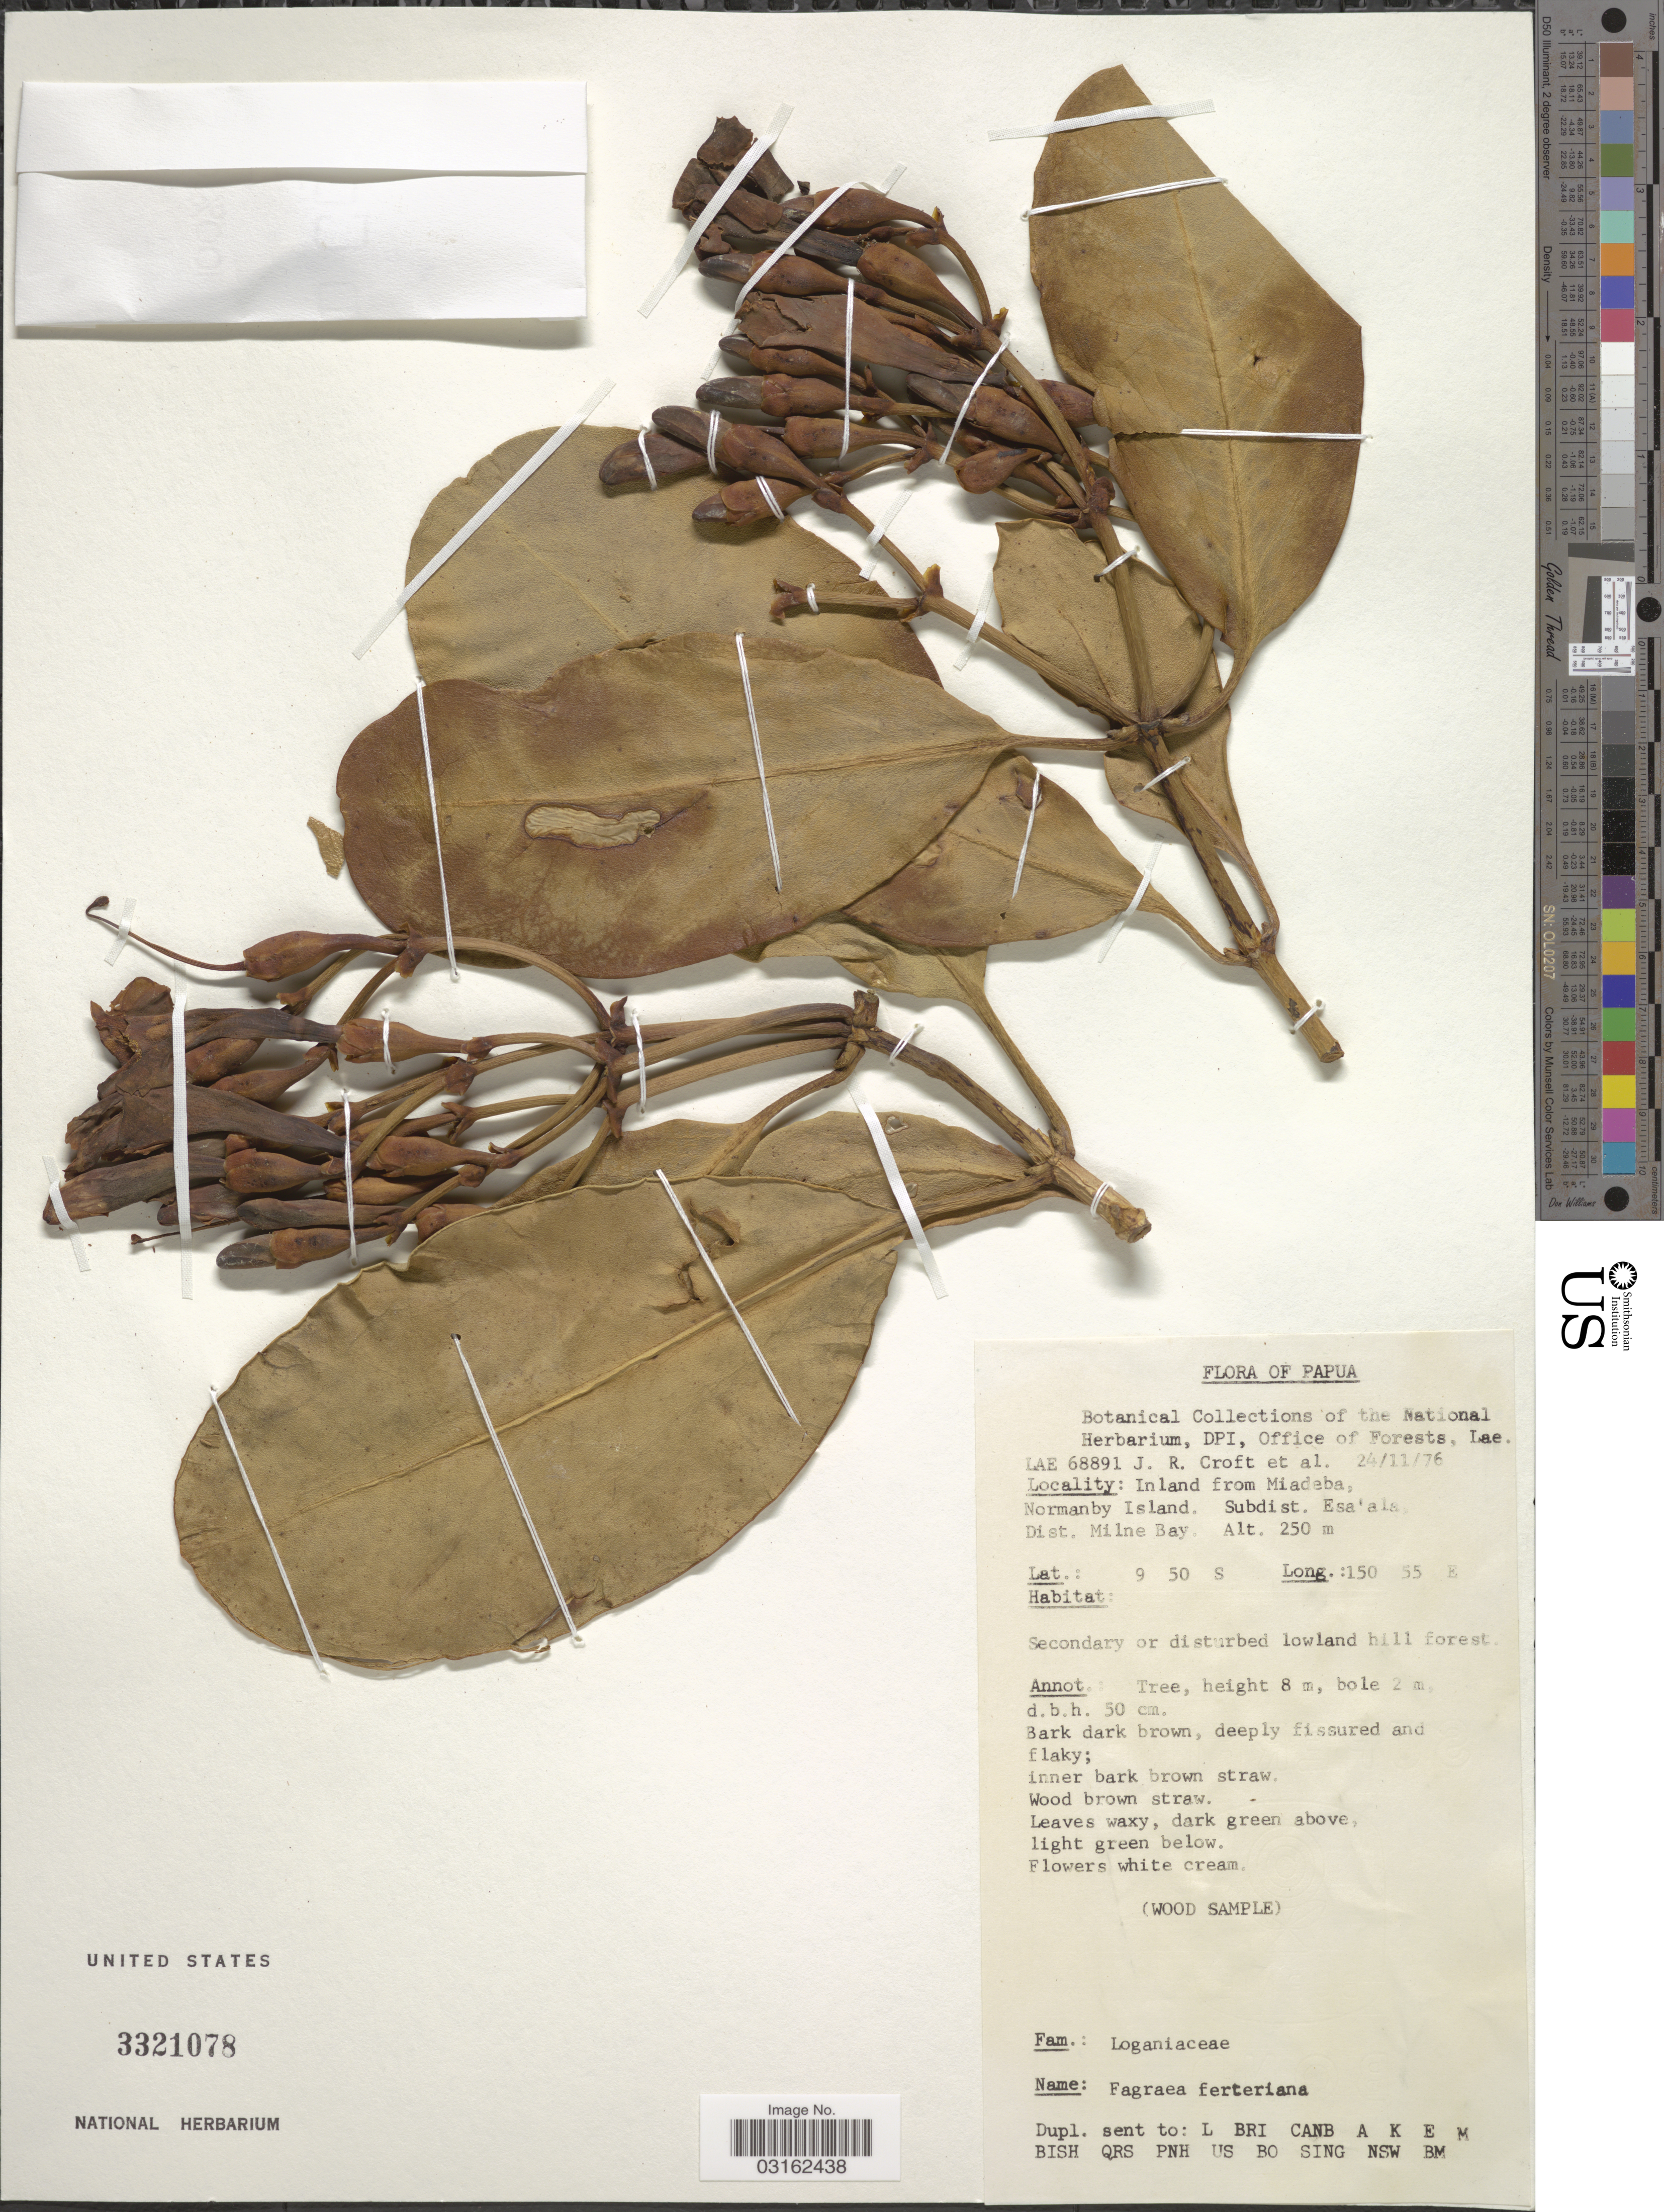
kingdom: Plantae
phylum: Tracheophyta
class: Magnoliopsida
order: Gentianales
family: Gentianaceae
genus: Fagraea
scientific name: Fagraea berteroana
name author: A. Gray ex Benth.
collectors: J. R. Croft & et al.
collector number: LAE 68891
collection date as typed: Transcribed d/m/y: 24/11/76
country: Papua New Guinea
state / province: Milne Bay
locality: Papua. Inland from Miadeba, Normanby Island. Subdist. Esa'ala, Dist. Milne Bay.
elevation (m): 250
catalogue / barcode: US 3321078